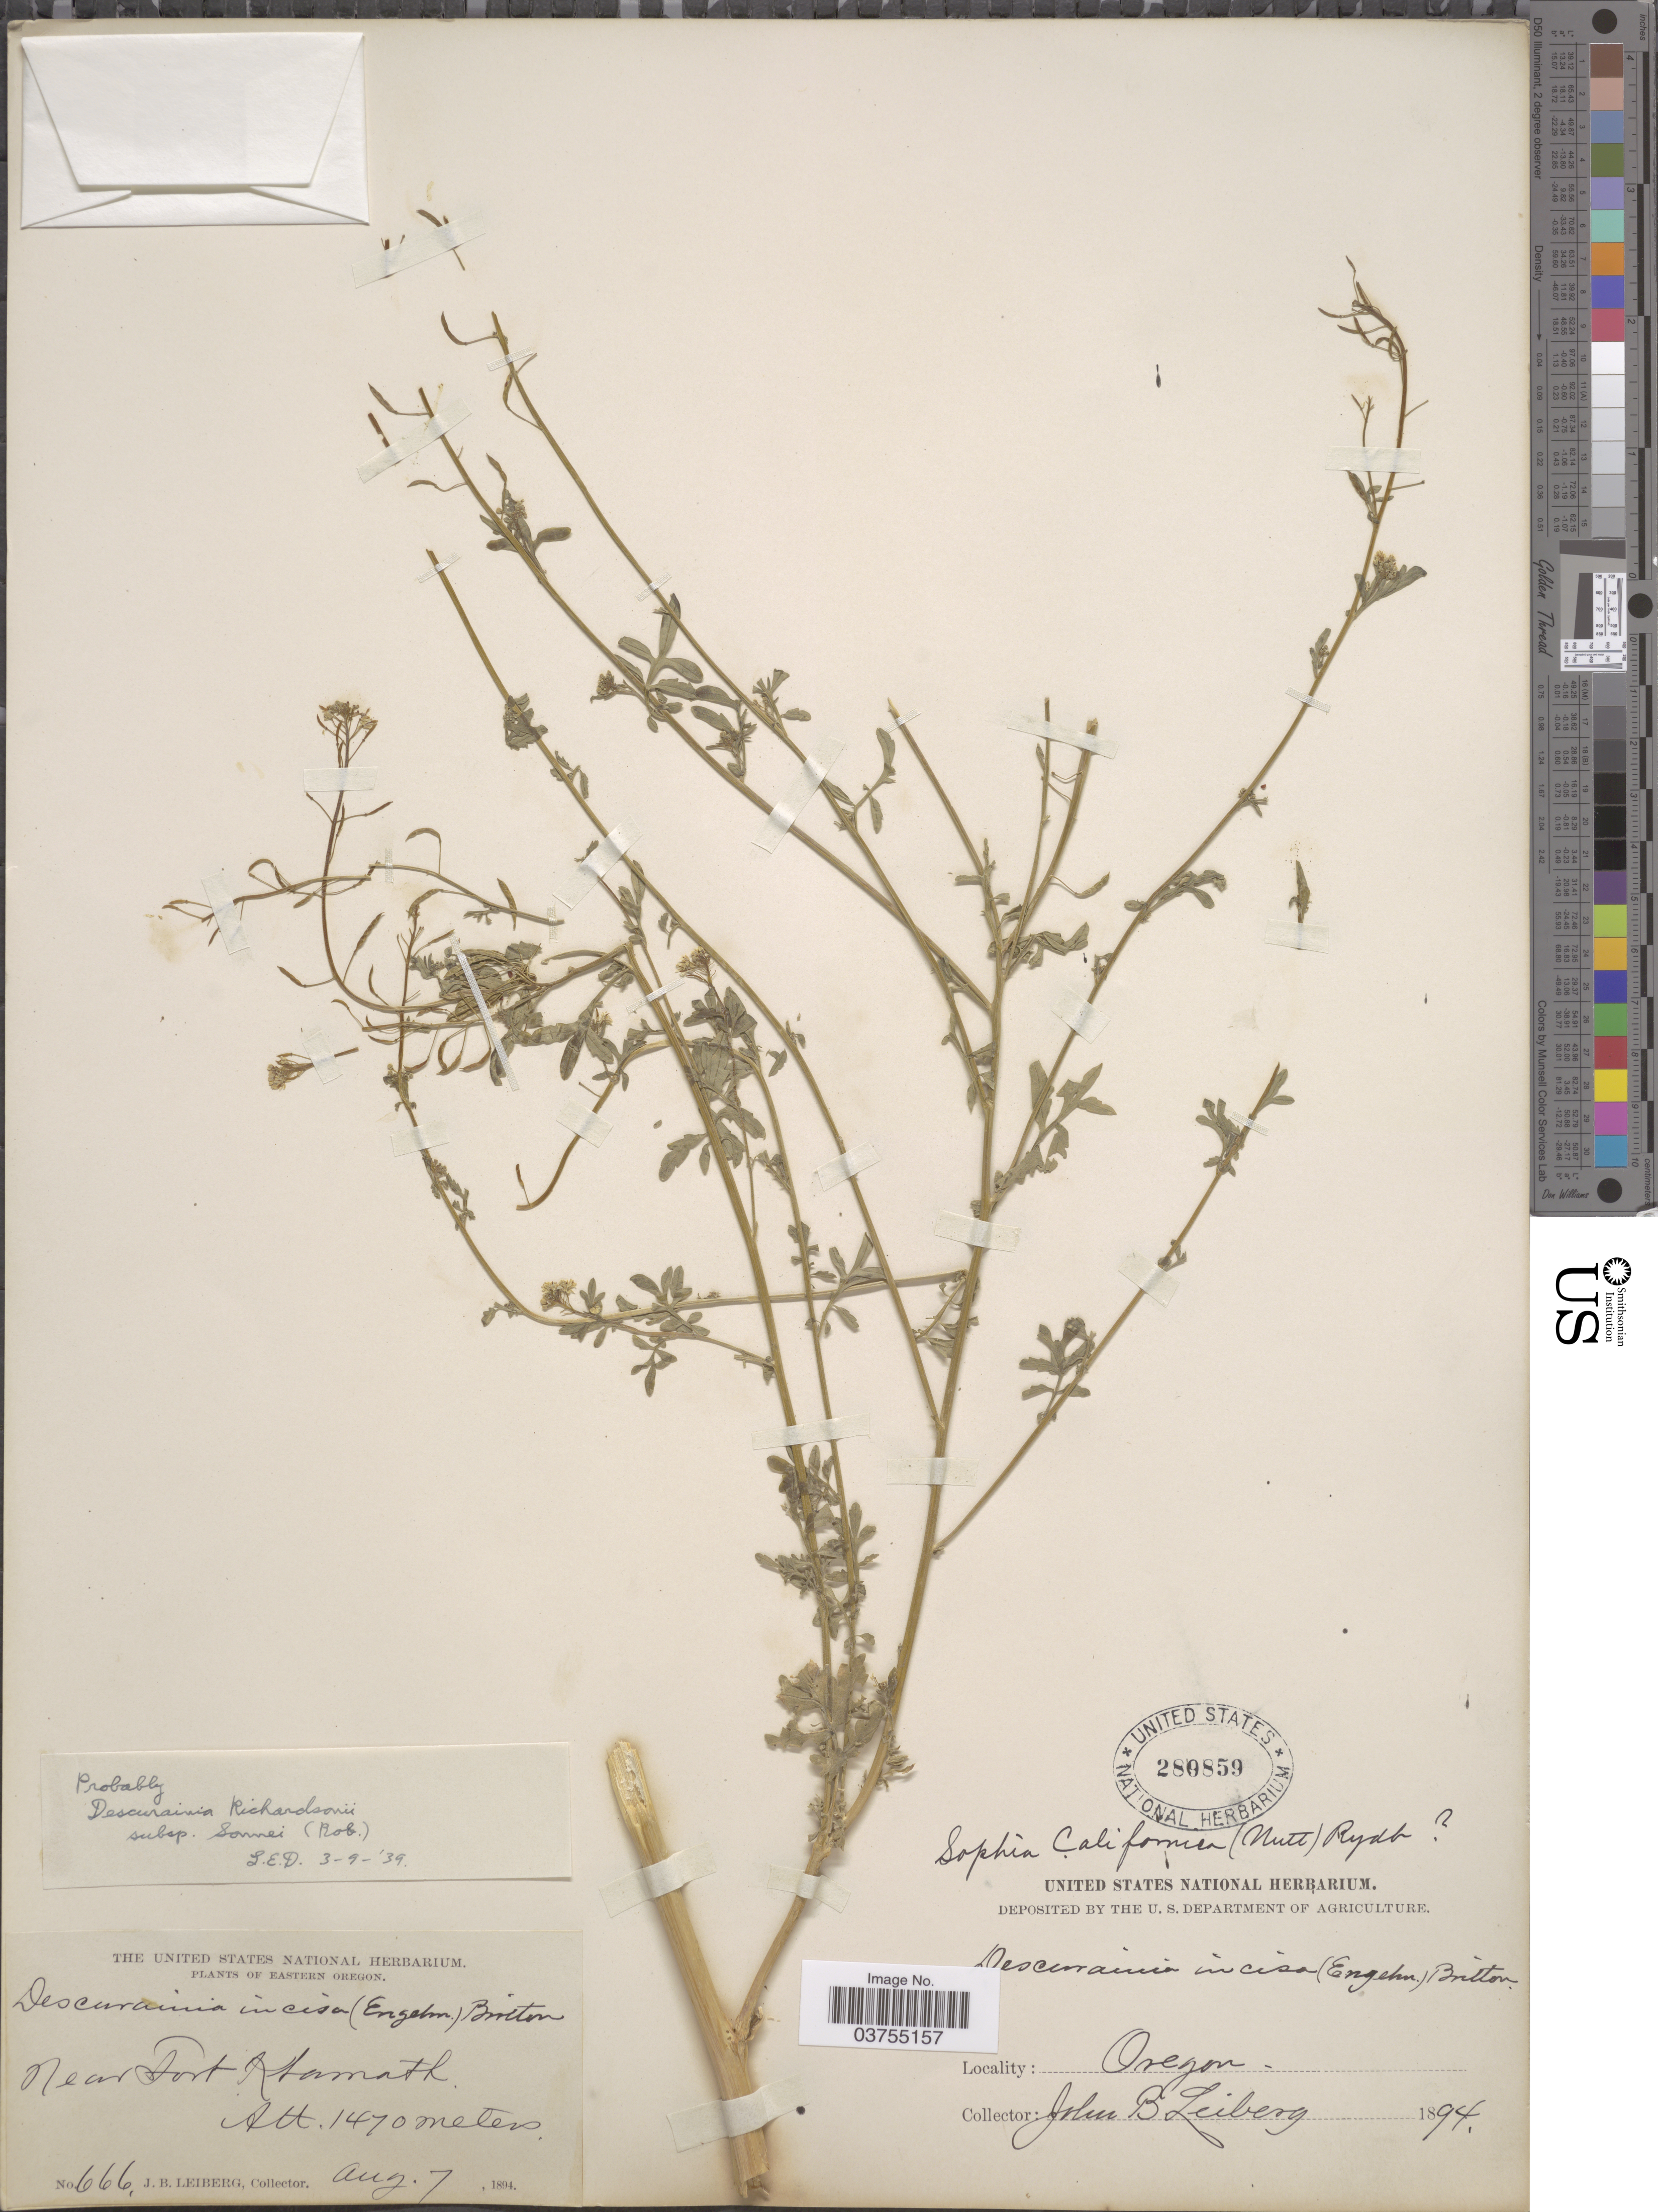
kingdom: Plantae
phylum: Tracheophyta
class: Magnoliopsida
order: Brassicales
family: Brassicaceae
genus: Descurainia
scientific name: Descurainia richardsonii subsp. incisa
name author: (Engelm. ex A. Gray) Detling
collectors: J. B. Leiberg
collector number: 666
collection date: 1894-08-07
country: United States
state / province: Oregon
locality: Eastern Oregon. Near Fort Klamath.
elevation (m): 1470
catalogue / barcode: US 280859